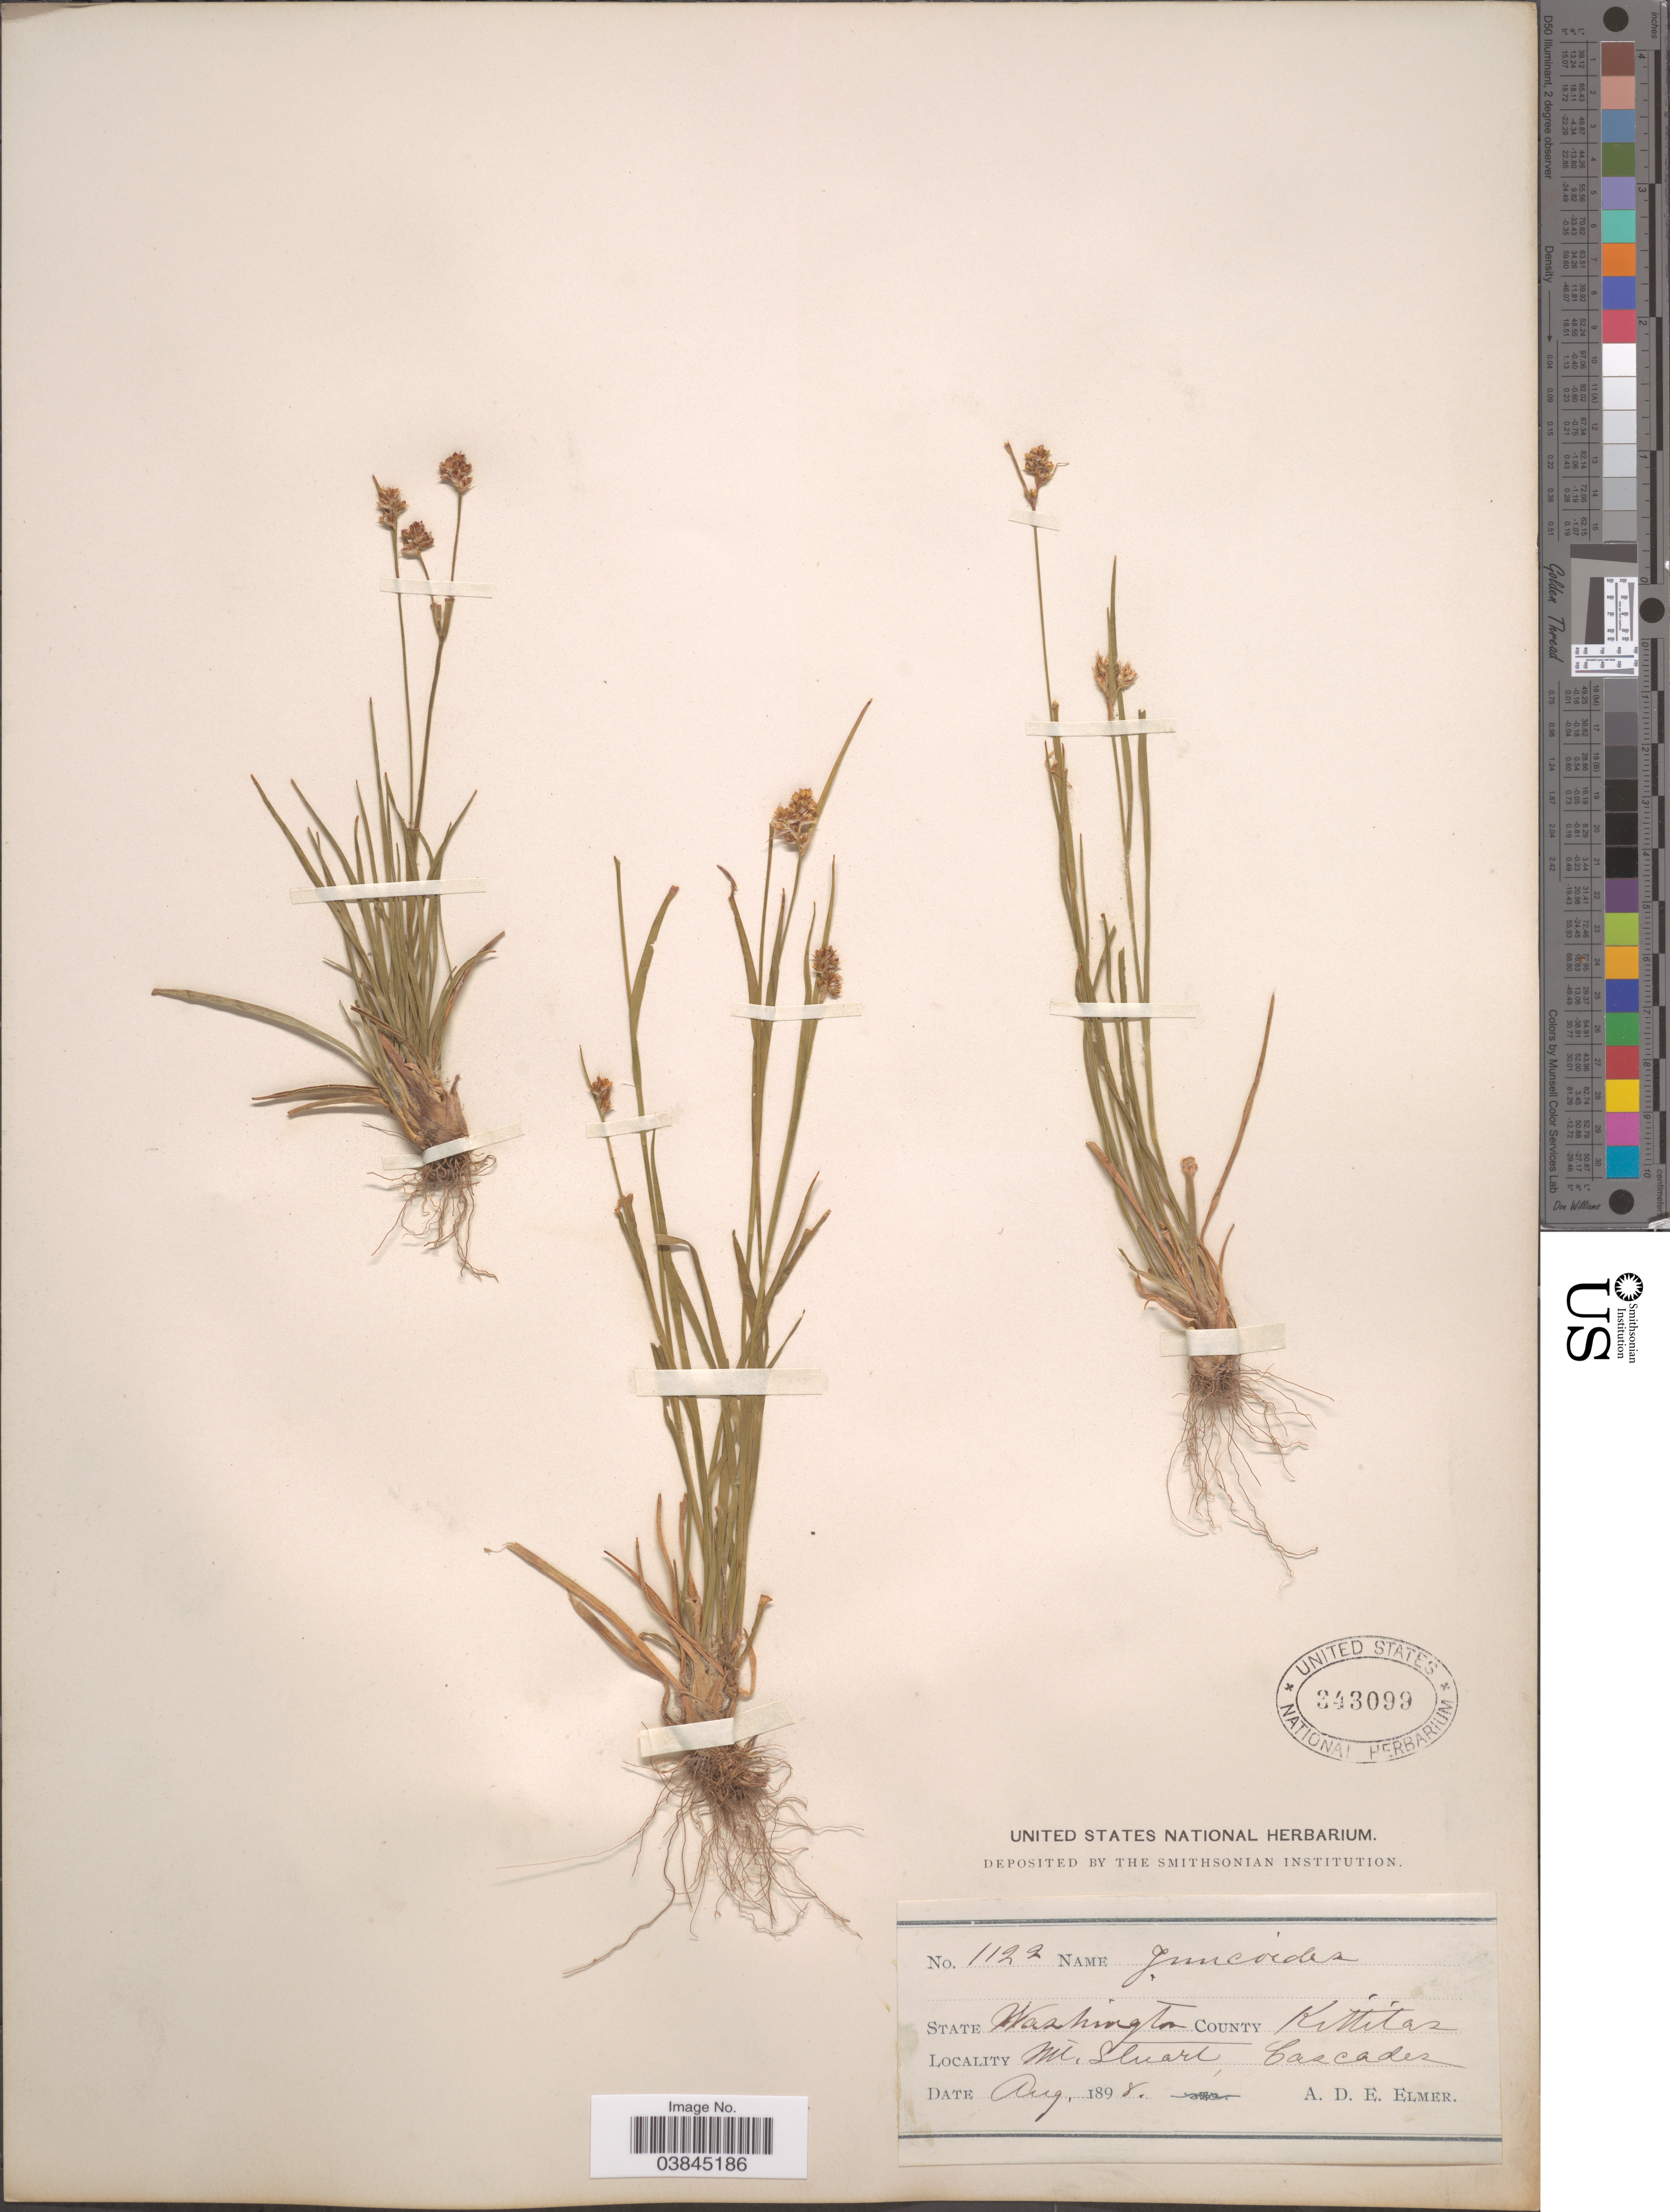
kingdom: Plantae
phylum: Tracheophyta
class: Liliopsida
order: Poales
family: Juncaceae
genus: Luzula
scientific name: Luzula campestris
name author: (L.) DC.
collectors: A. D. E. Elmer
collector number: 1122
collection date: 1898-08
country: United States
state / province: Washington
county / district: Kittitas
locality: County Kittitas. Mt. Stuart, Cascades.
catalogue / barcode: US 343099